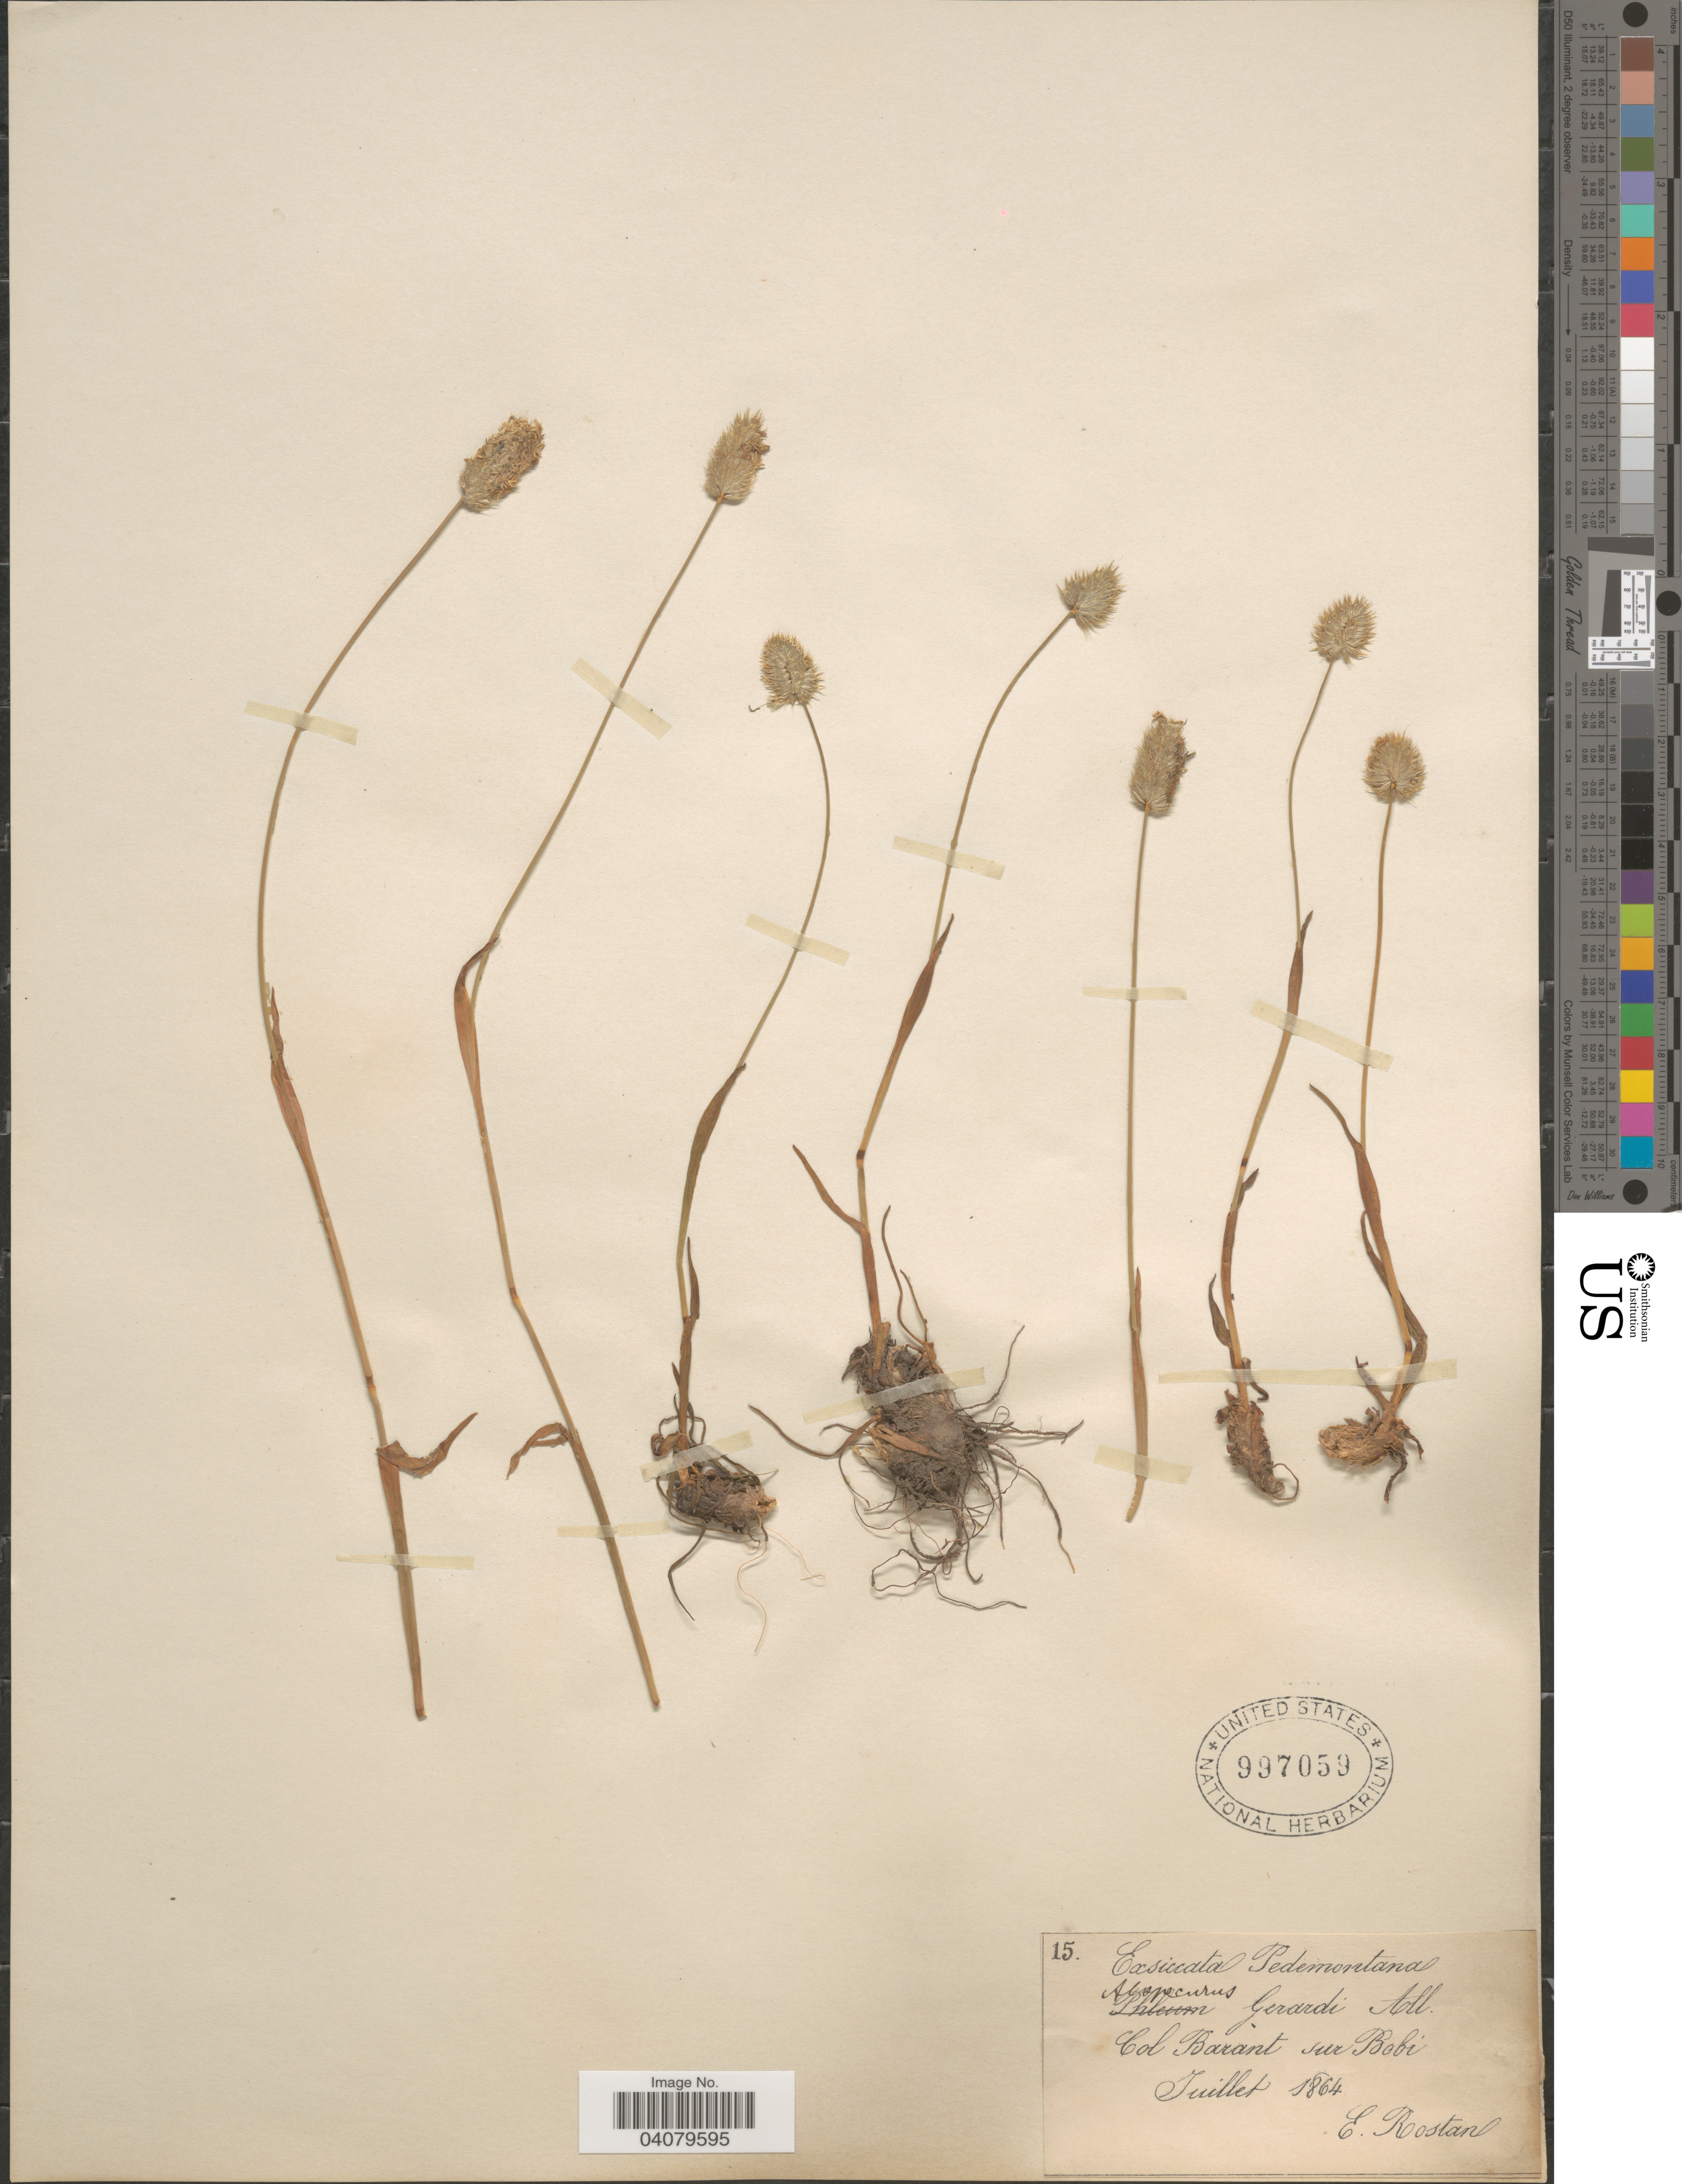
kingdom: Plantae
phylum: Tracheophyta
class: Liliopsida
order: Poales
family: Poaceae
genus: Alopecurus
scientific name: Alopecurus gerardii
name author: (All.) Vill.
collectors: E. Rostan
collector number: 15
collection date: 1864-07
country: Italy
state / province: Piedmont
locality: Pedemontana. Col Barant sur Bobi.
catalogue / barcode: US 997059